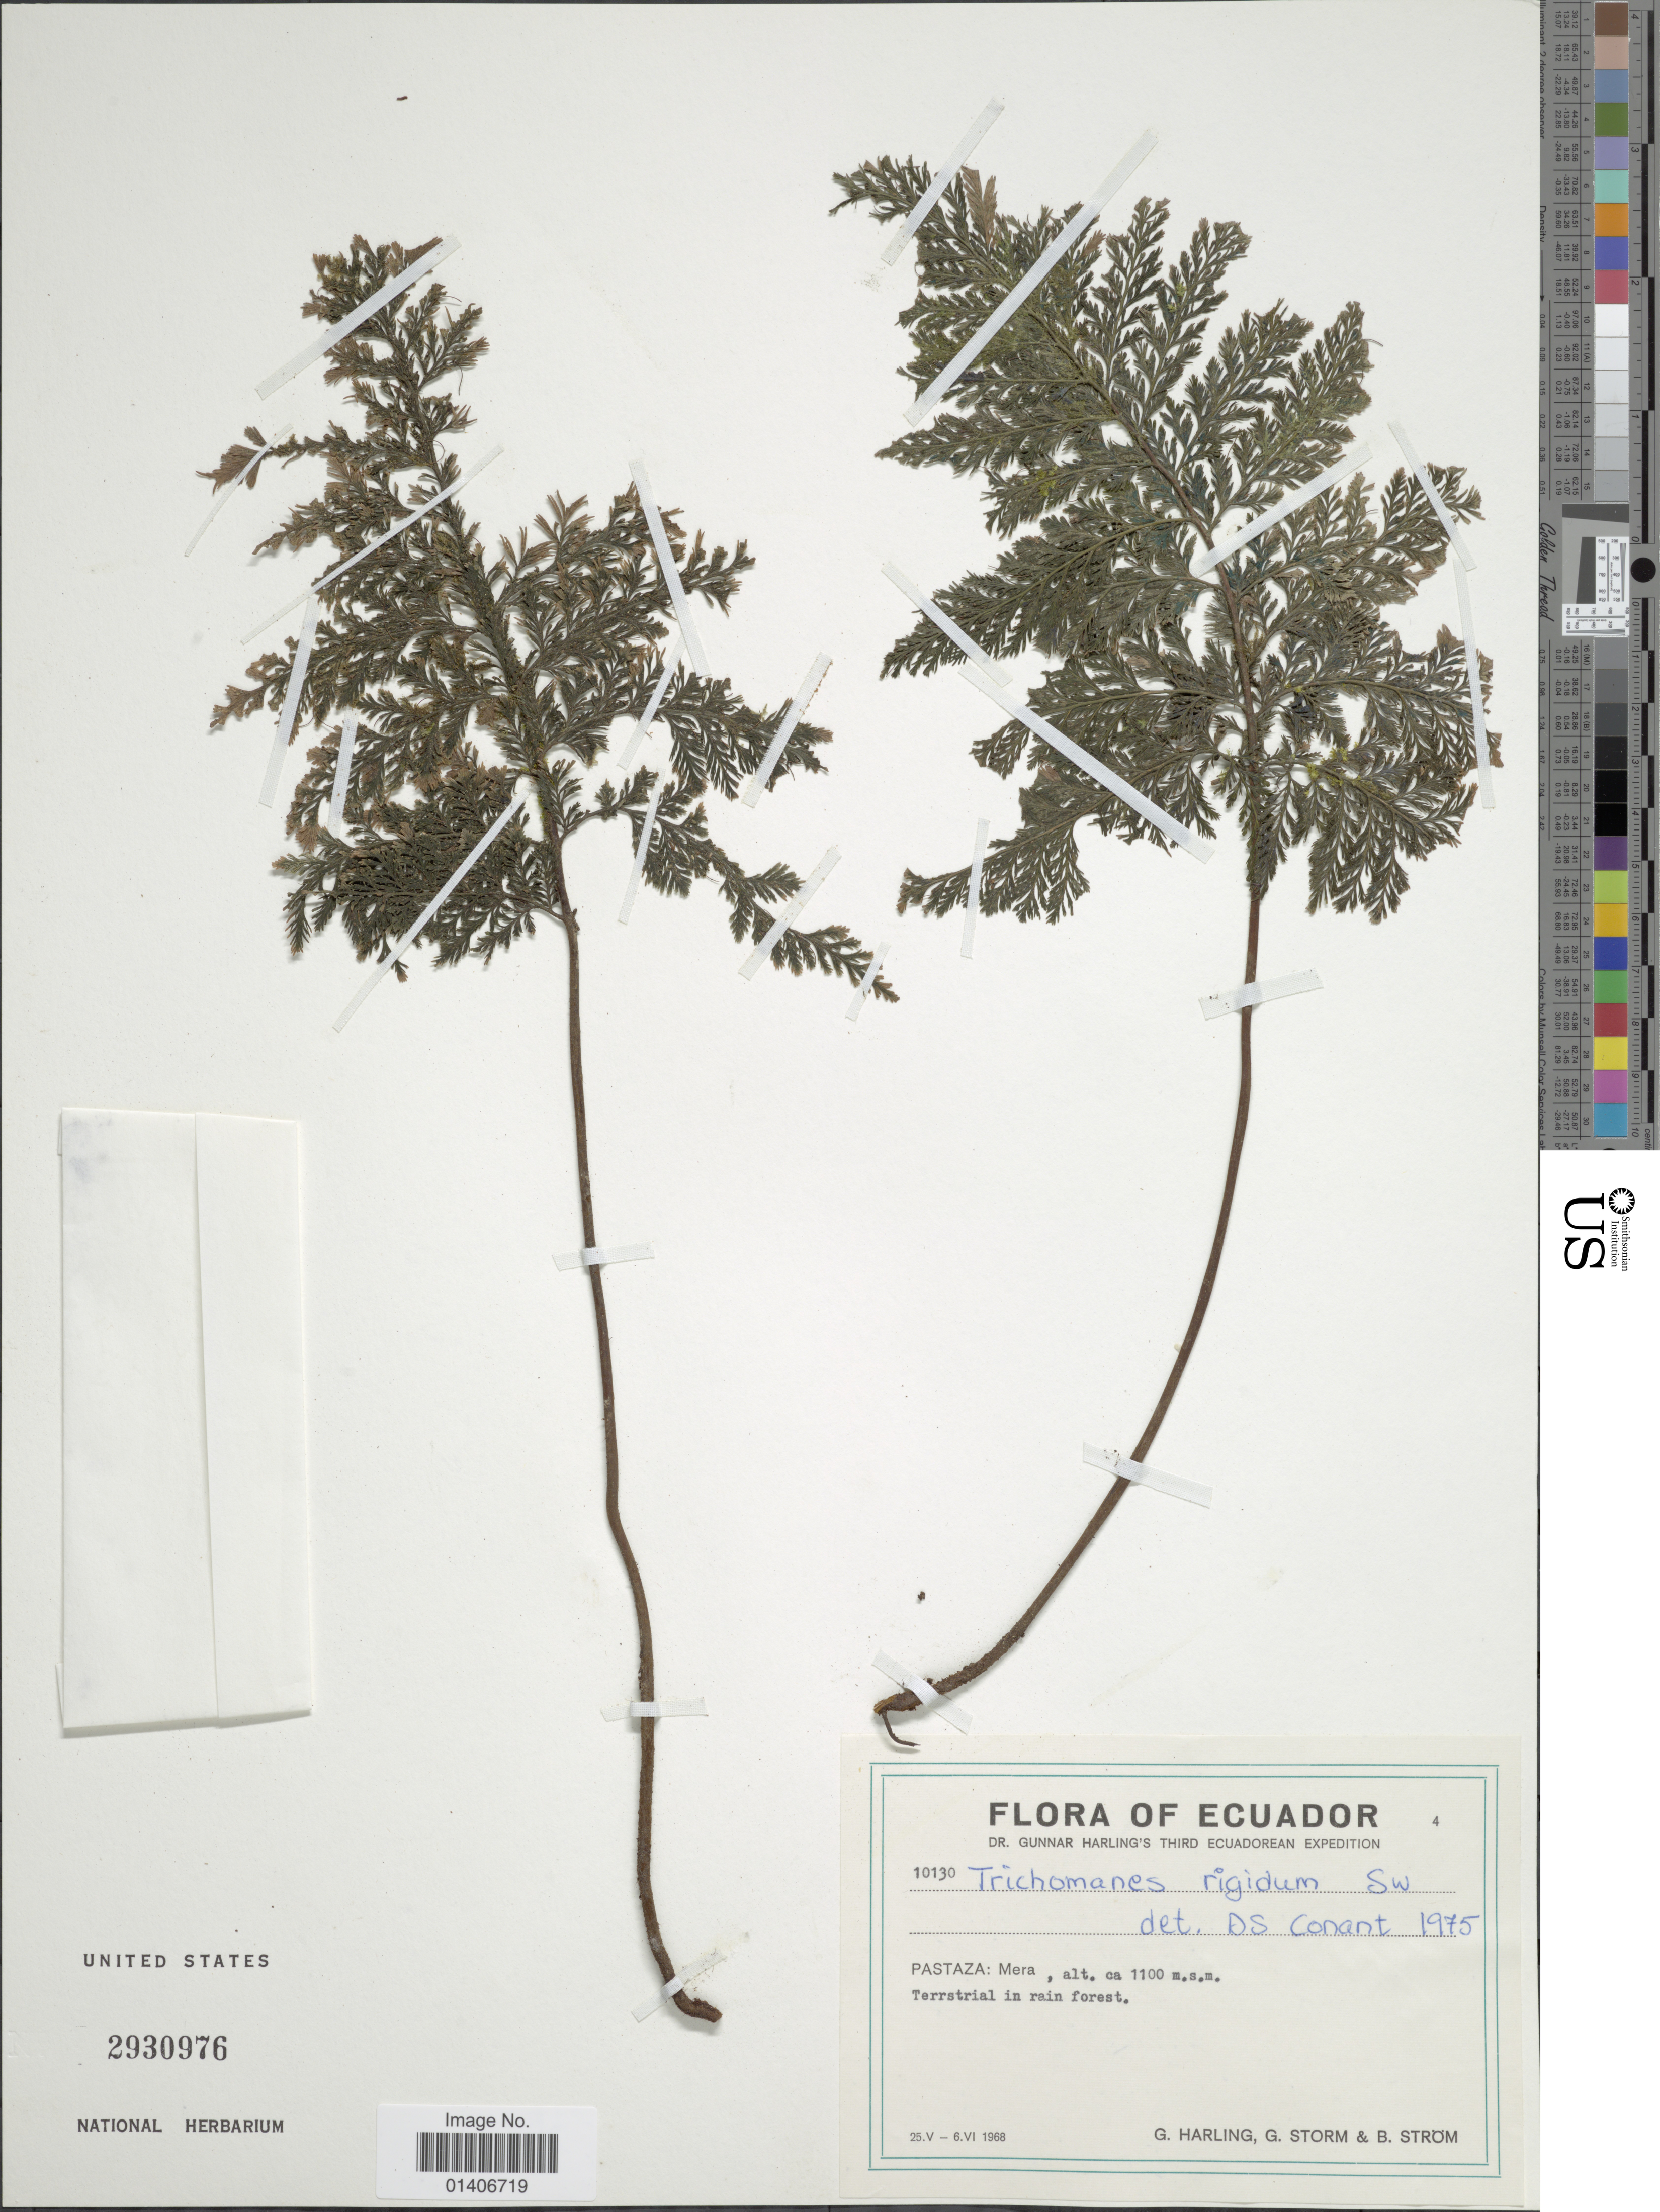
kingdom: Plantae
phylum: Tracheophyta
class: Polypodiopsida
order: Hymenophyllales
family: Hymenophyllaceae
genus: Abrodictyum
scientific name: Abrodictyum rigidum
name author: (Sw.) Ebihara & Dubuisson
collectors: G. Harling, G. Storm & B. Ström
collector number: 10130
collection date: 1968-05-25/1968-06-06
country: Ecuador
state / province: Pastaza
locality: Mera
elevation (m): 1100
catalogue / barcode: US 2930976